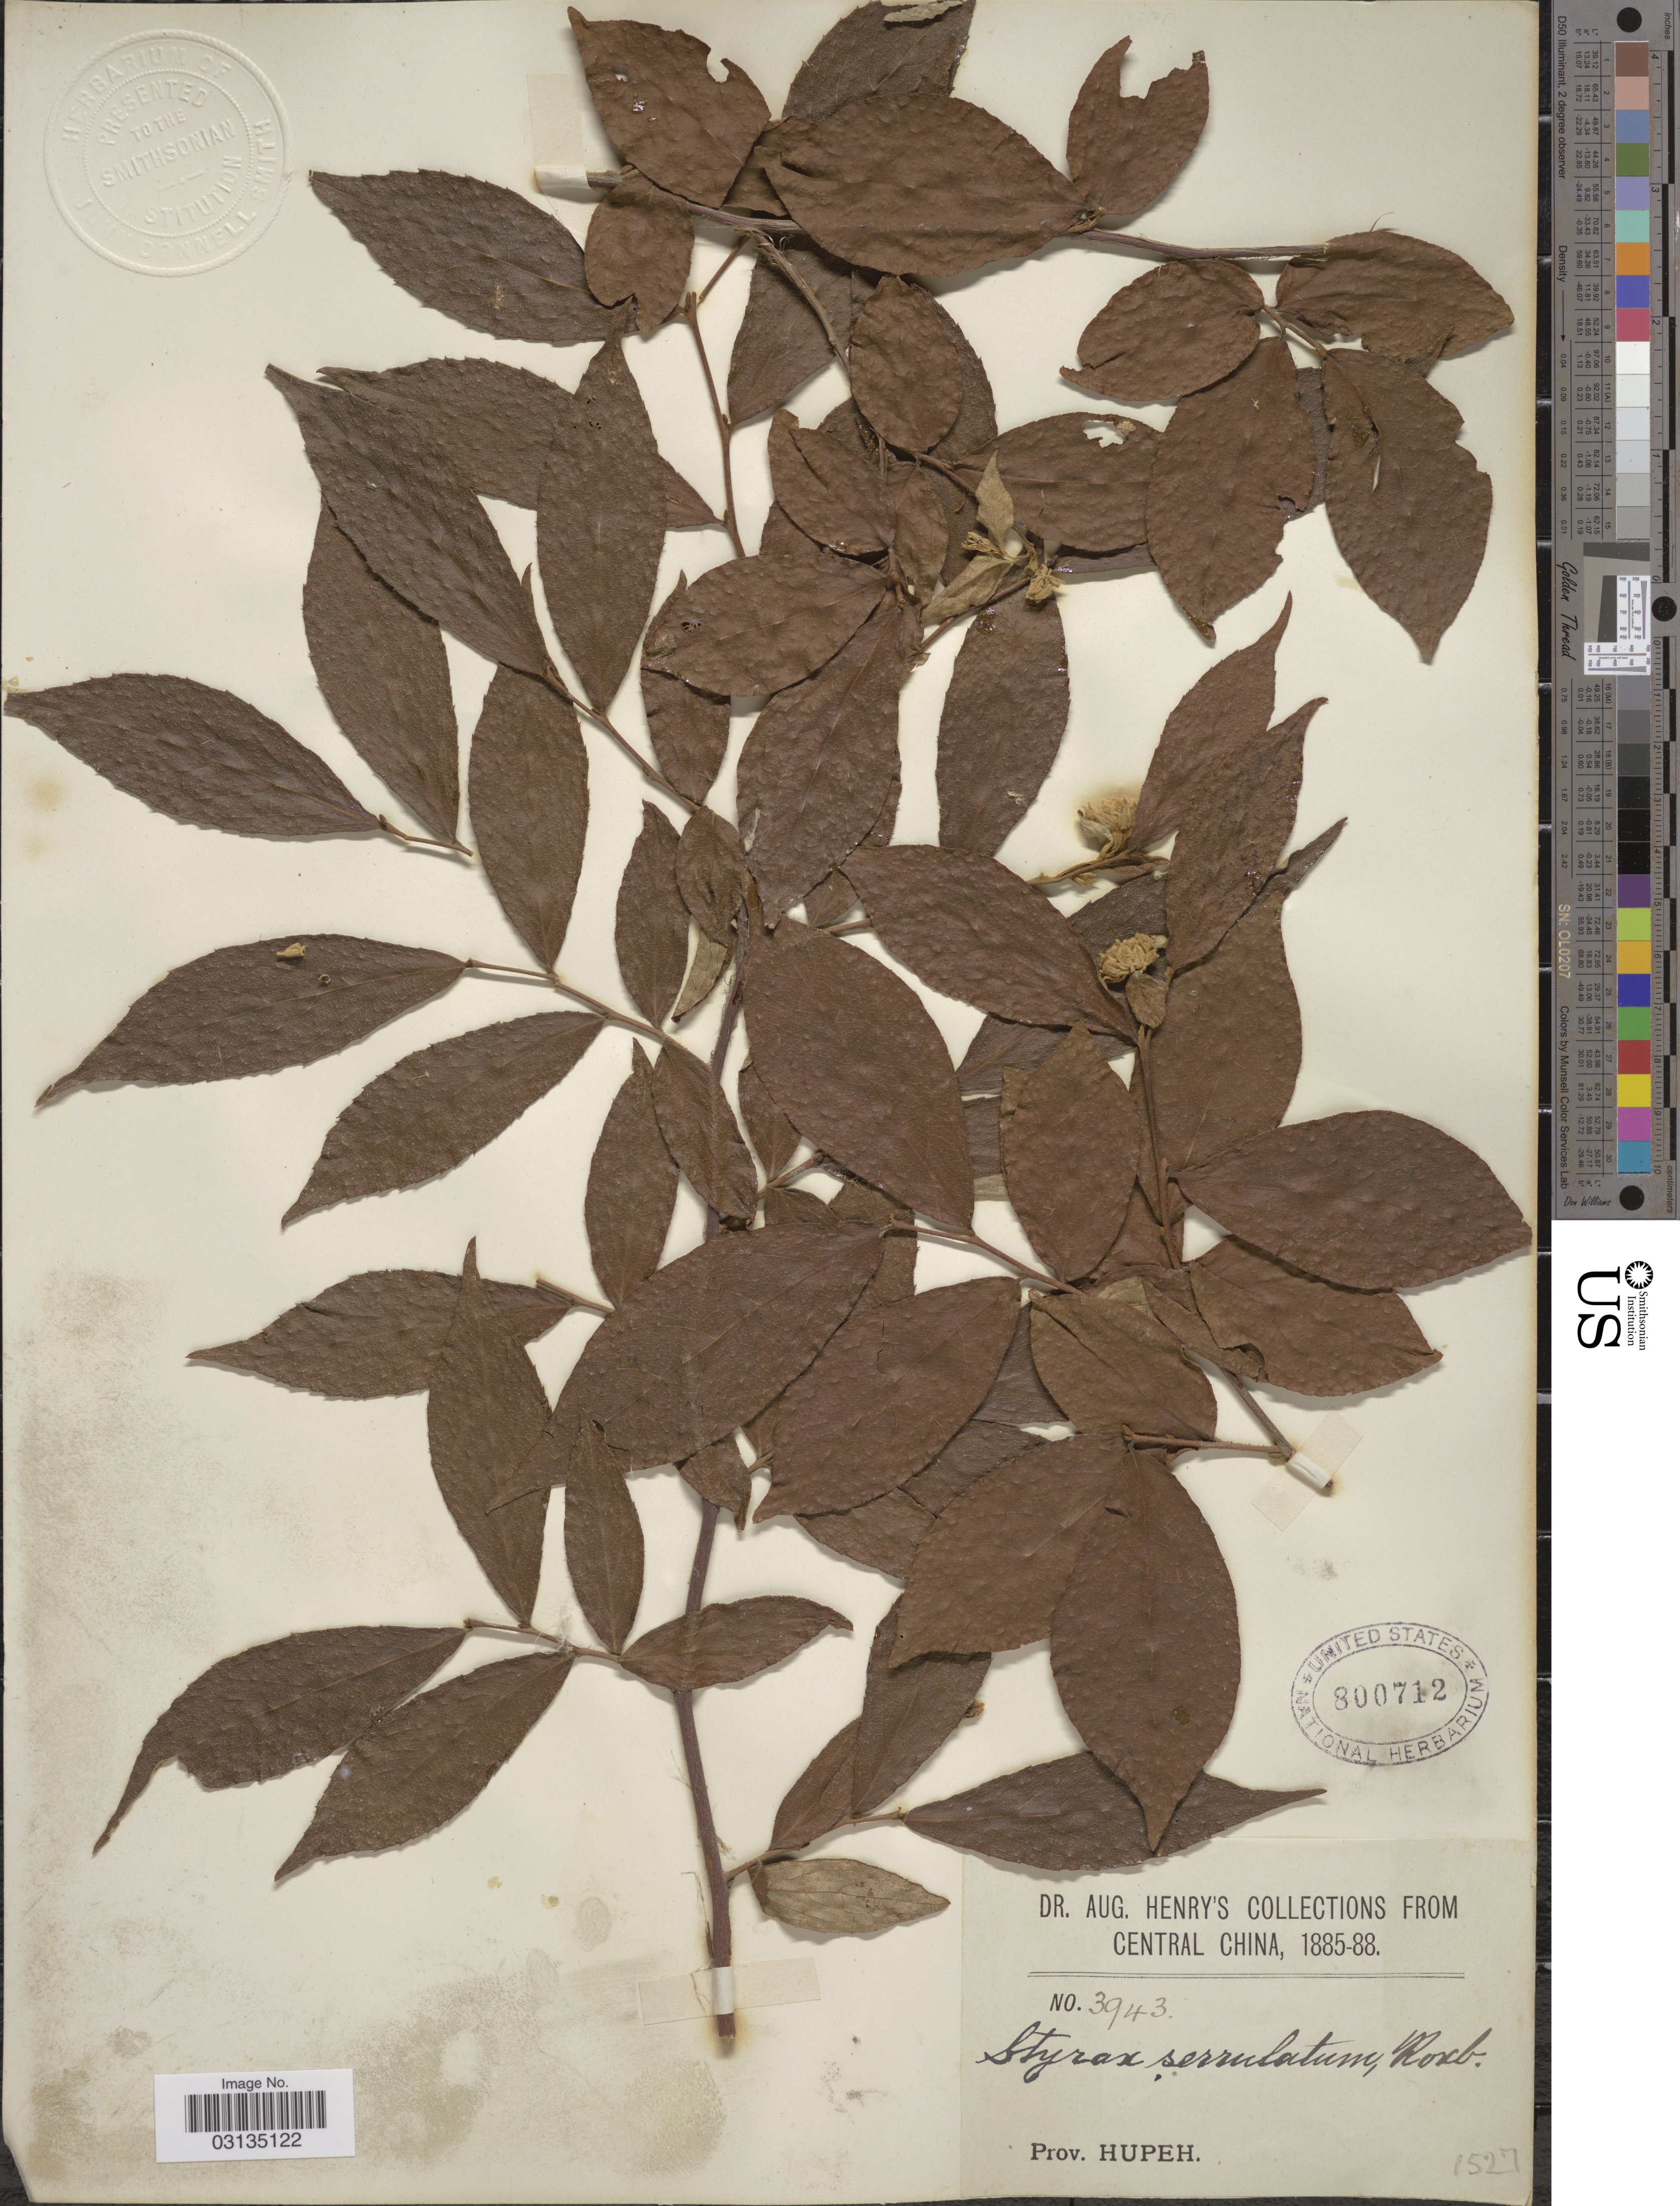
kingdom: Plantae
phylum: Tracheophyta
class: Magnoliopsida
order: Ericales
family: Styracaceae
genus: Styrax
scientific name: Styrax serrulatus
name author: Roxb.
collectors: A. Henry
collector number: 3943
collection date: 1885/1888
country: China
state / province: Hubei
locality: Central China, Prov. Hupeh.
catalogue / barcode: US 800712